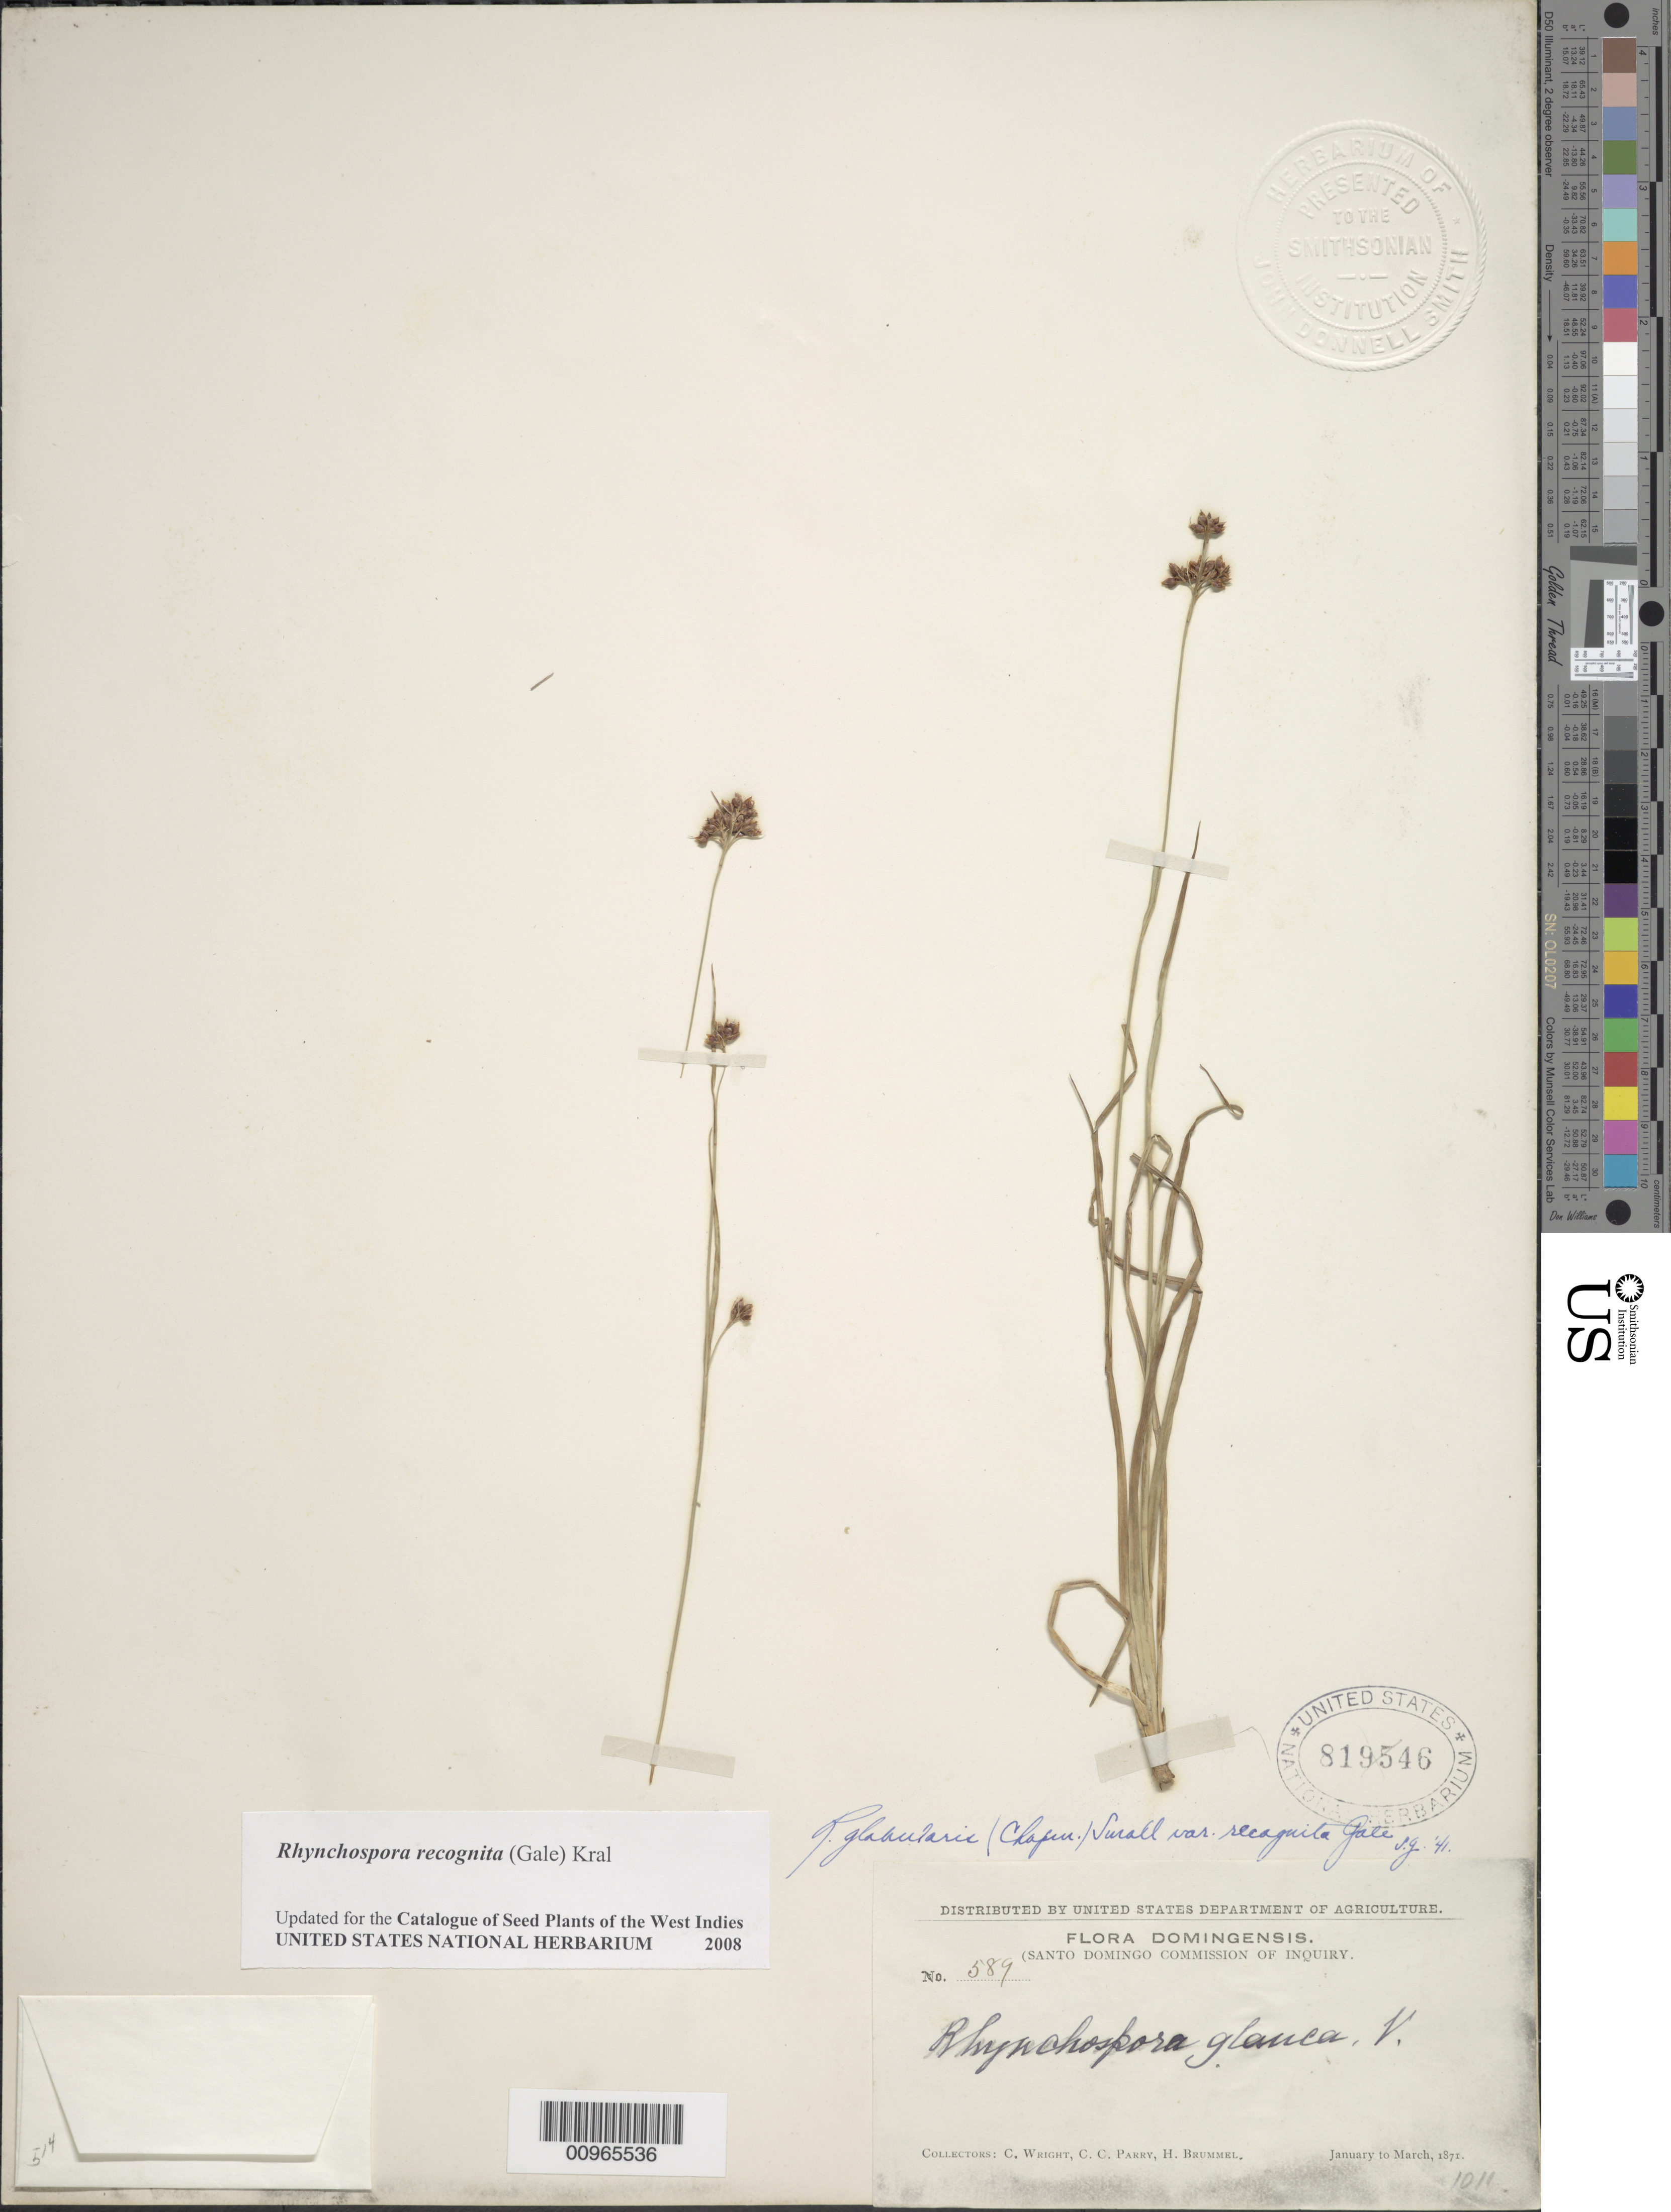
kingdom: Plantae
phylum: Tracheophyta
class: Liliopsida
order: Poales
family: Cyperaceae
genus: Rhynchospora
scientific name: Rhynchospora recognita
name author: (Gale) Kral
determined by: Strong, M. T., (US), Smithsonian Institution - National Museum of Natural History (UNITED STATES)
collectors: C. Wright, C. C. Parry & H. Brummel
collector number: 589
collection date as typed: Jan 1871 to -- Mar 1871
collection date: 1871-01/1871-03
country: Dominican Republic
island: Hispaniola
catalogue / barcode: US 819546